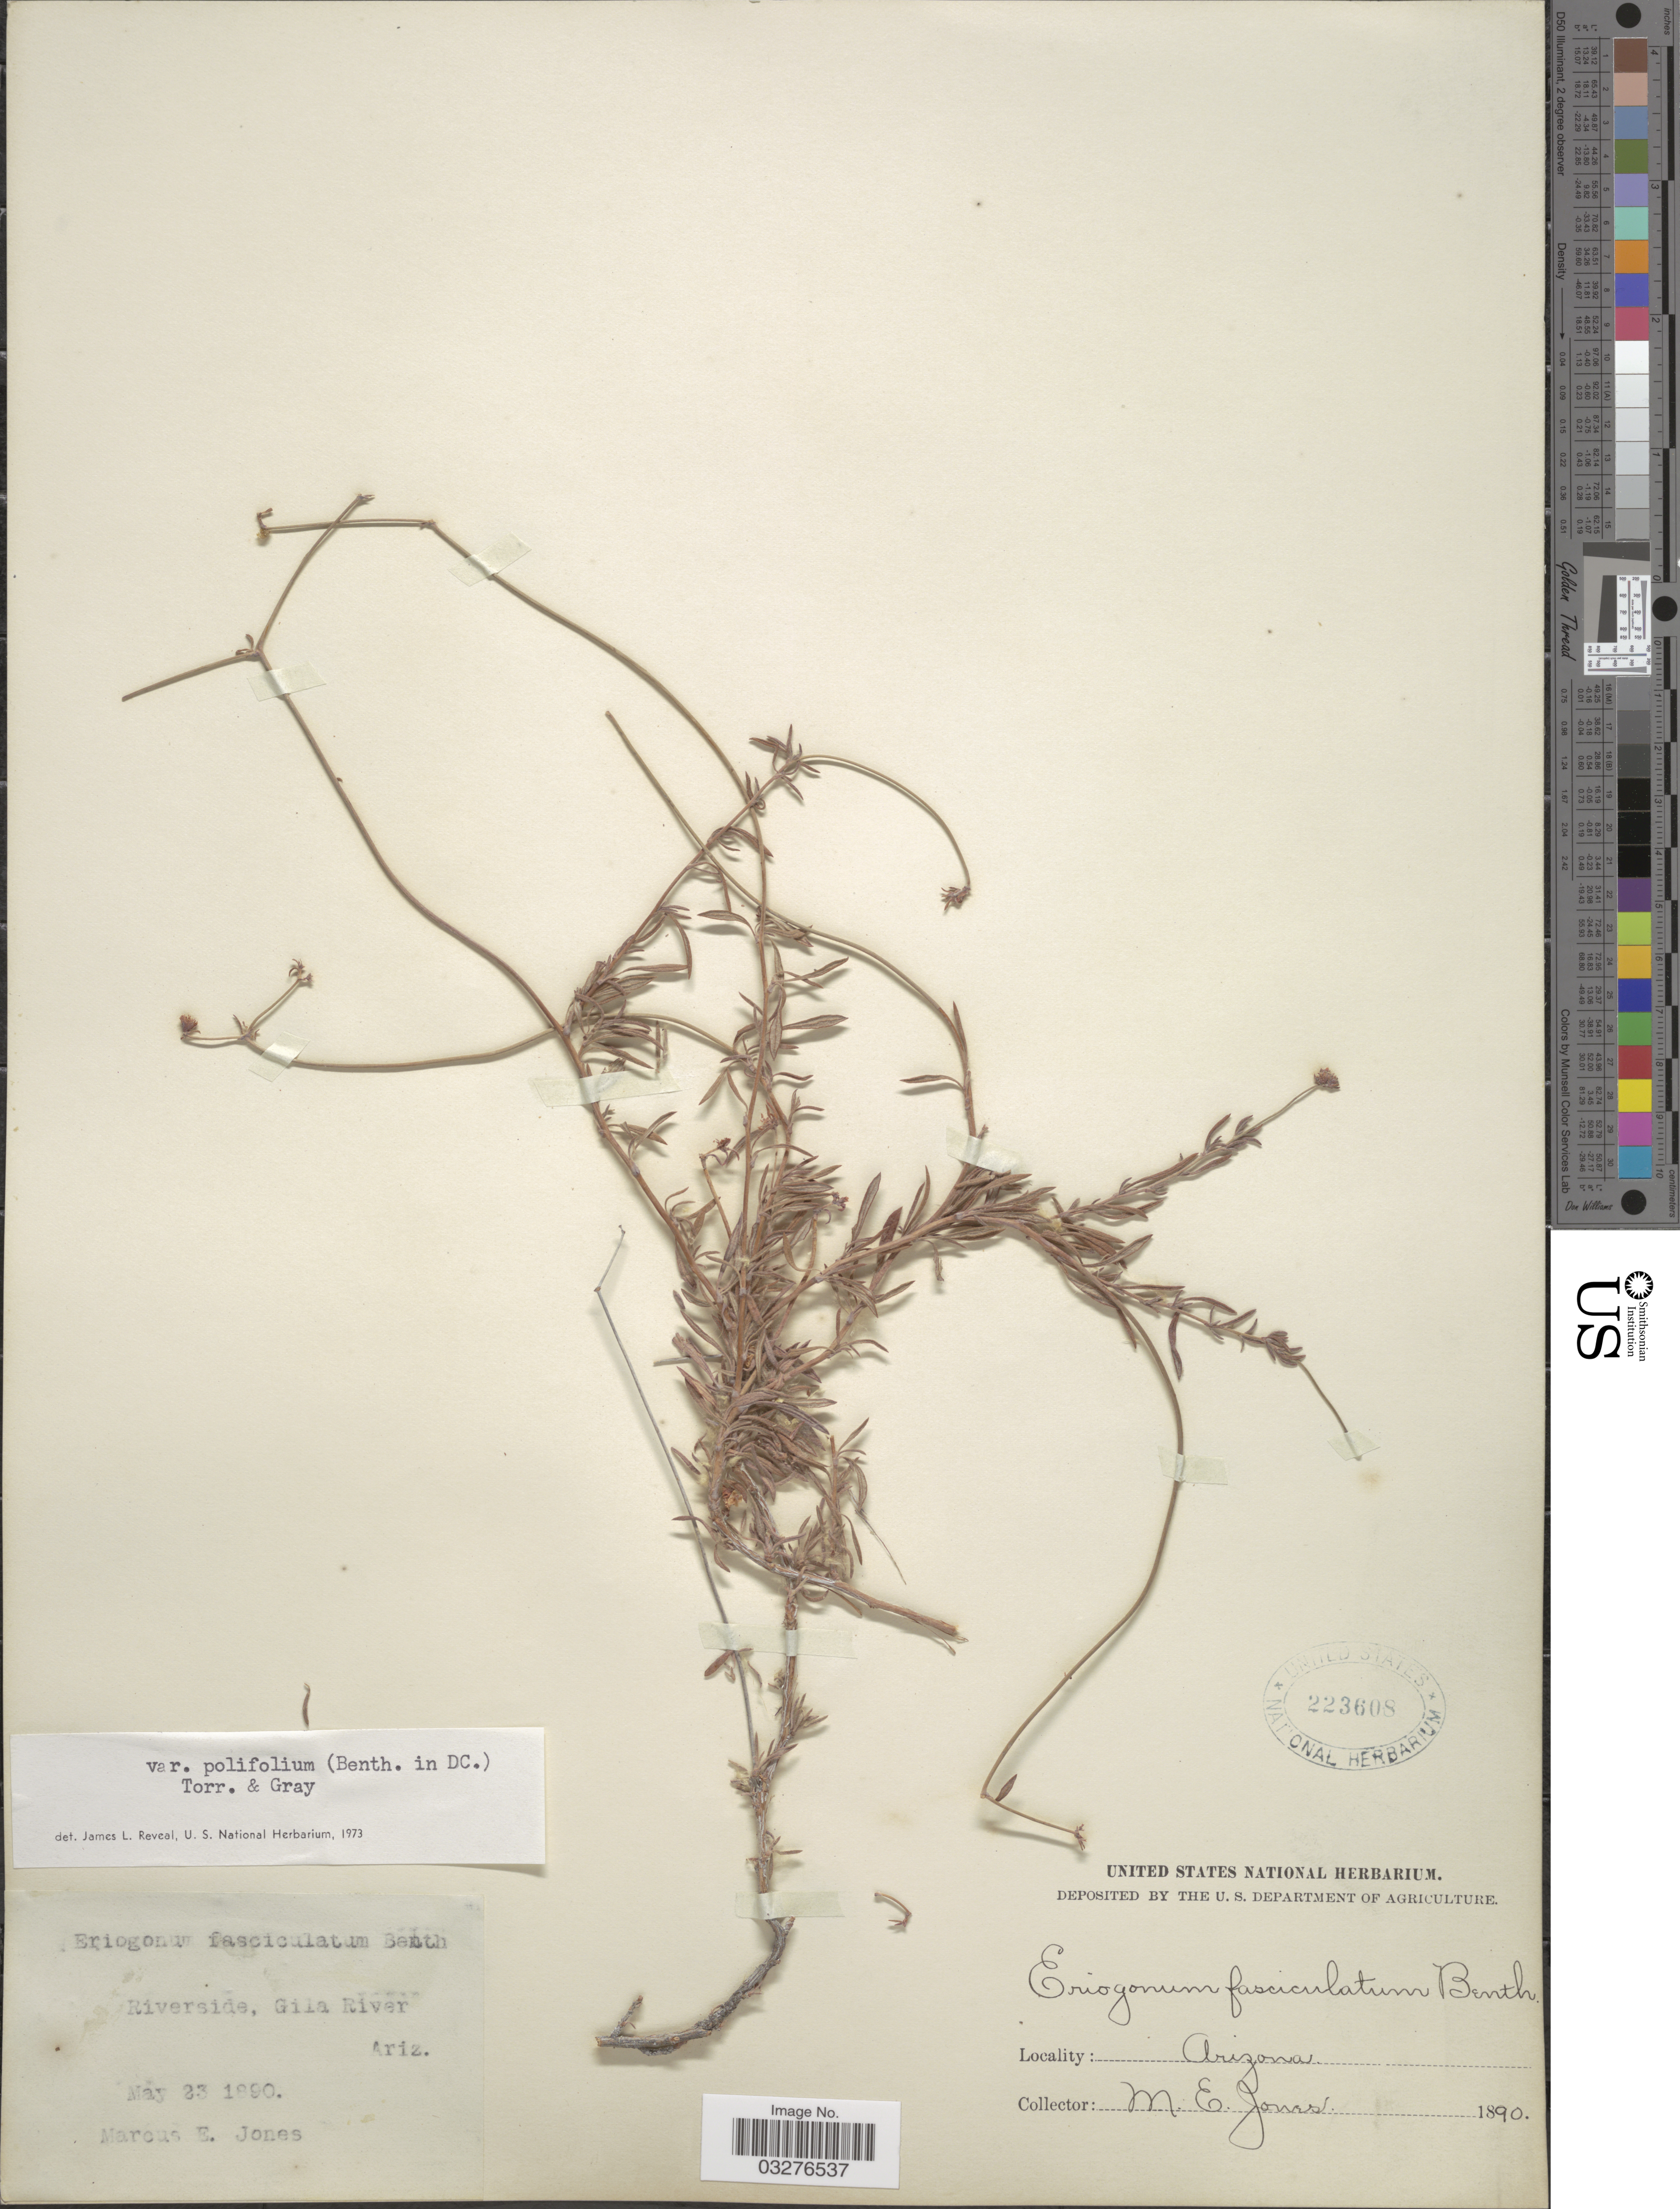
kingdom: Plantae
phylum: Tracheophyta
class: Magnoliopsida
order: Caryophyllales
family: Polygonaceae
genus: Eriogonum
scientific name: Eriogonum fasciculatum var. polifolium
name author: (Benth.) Torr. & A. Gray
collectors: M. E. Jones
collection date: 1890-05-23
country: United States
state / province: Arizona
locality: Gila River.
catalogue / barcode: US 223608